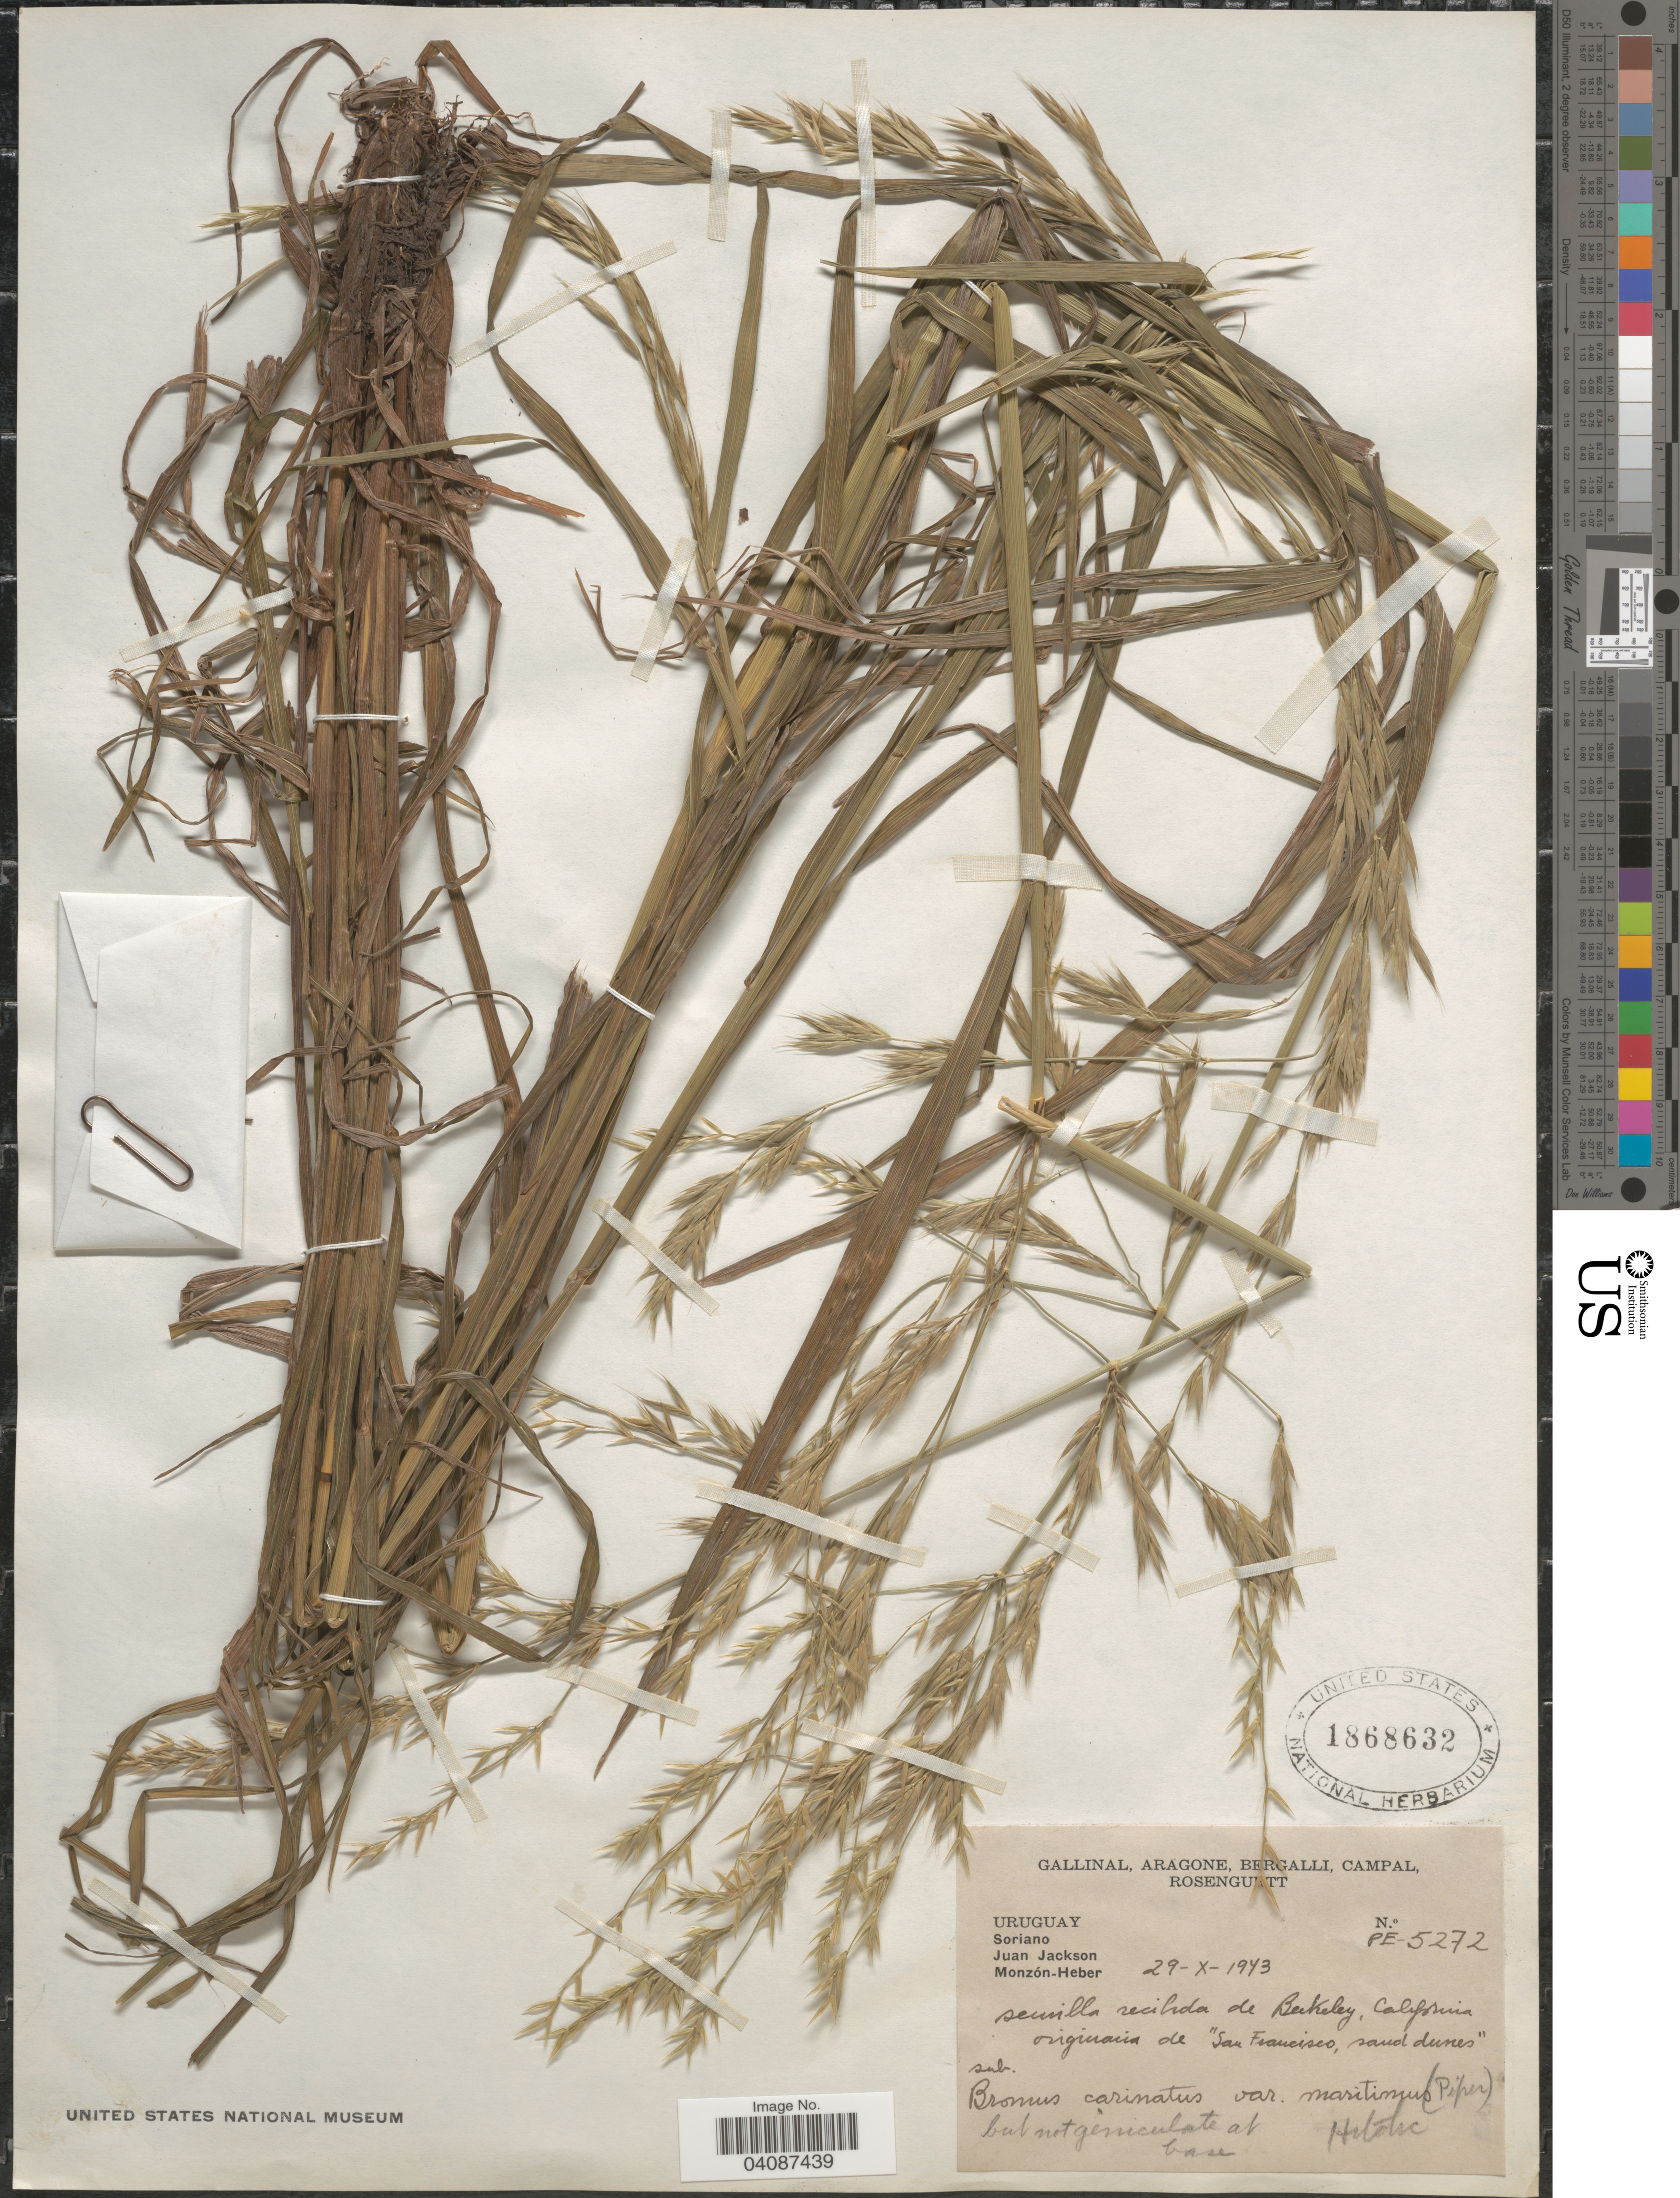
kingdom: Plantae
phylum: Tracheophyta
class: Liliopsida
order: Poales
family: Poaceae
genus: Bromus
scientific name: Bromus sp.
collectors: -. Gallinal, -- Aragone, -- Bergalli, -- Campal & Rosengurtt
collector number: PE-5272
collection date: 1943-10-29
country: Uruguay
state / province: Soriano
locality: Juan Jackson. Monzón-Heber.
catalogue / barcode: US 1868632